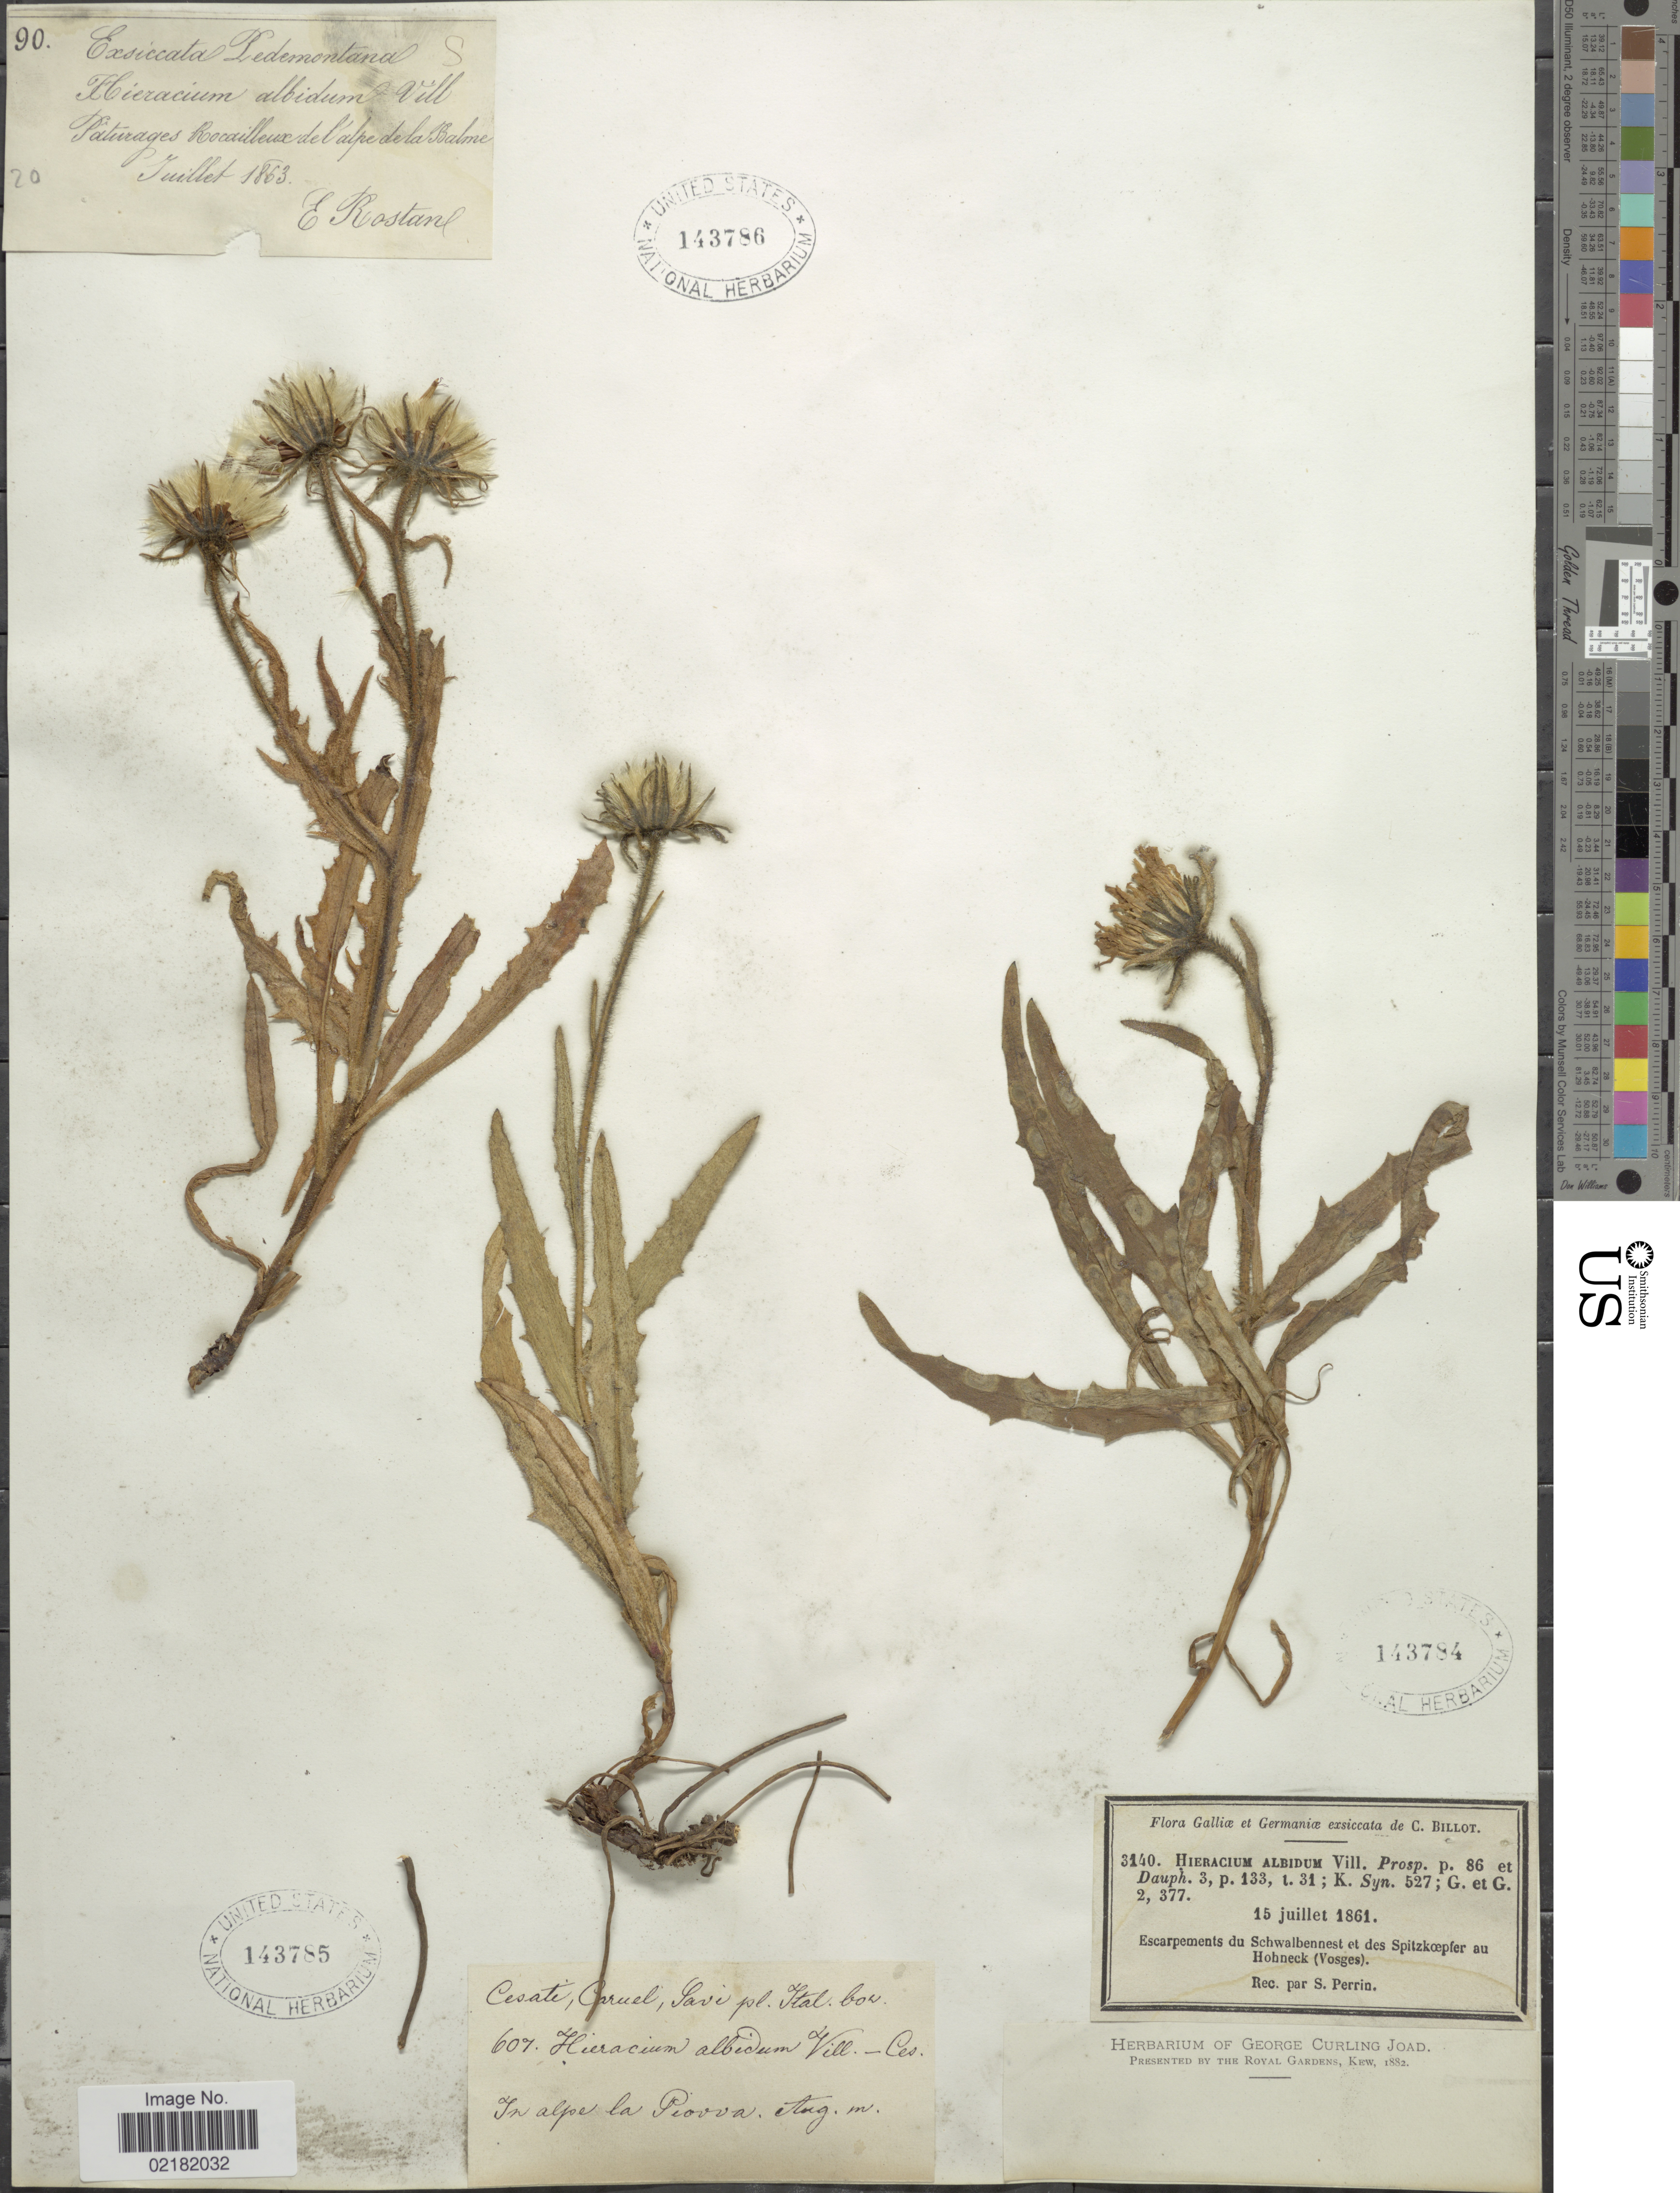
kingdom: Plantae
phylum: Tracheophyta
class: Magnoliopsida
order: Asterales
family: Asteraceae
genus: Hieracium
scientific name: Hieracium albidum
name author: Vill.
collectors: V. de Cesati, T. Caruel & G. Savi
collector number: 607*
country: Italy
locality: In alpe la Piovva.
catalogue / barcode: US 143785-2